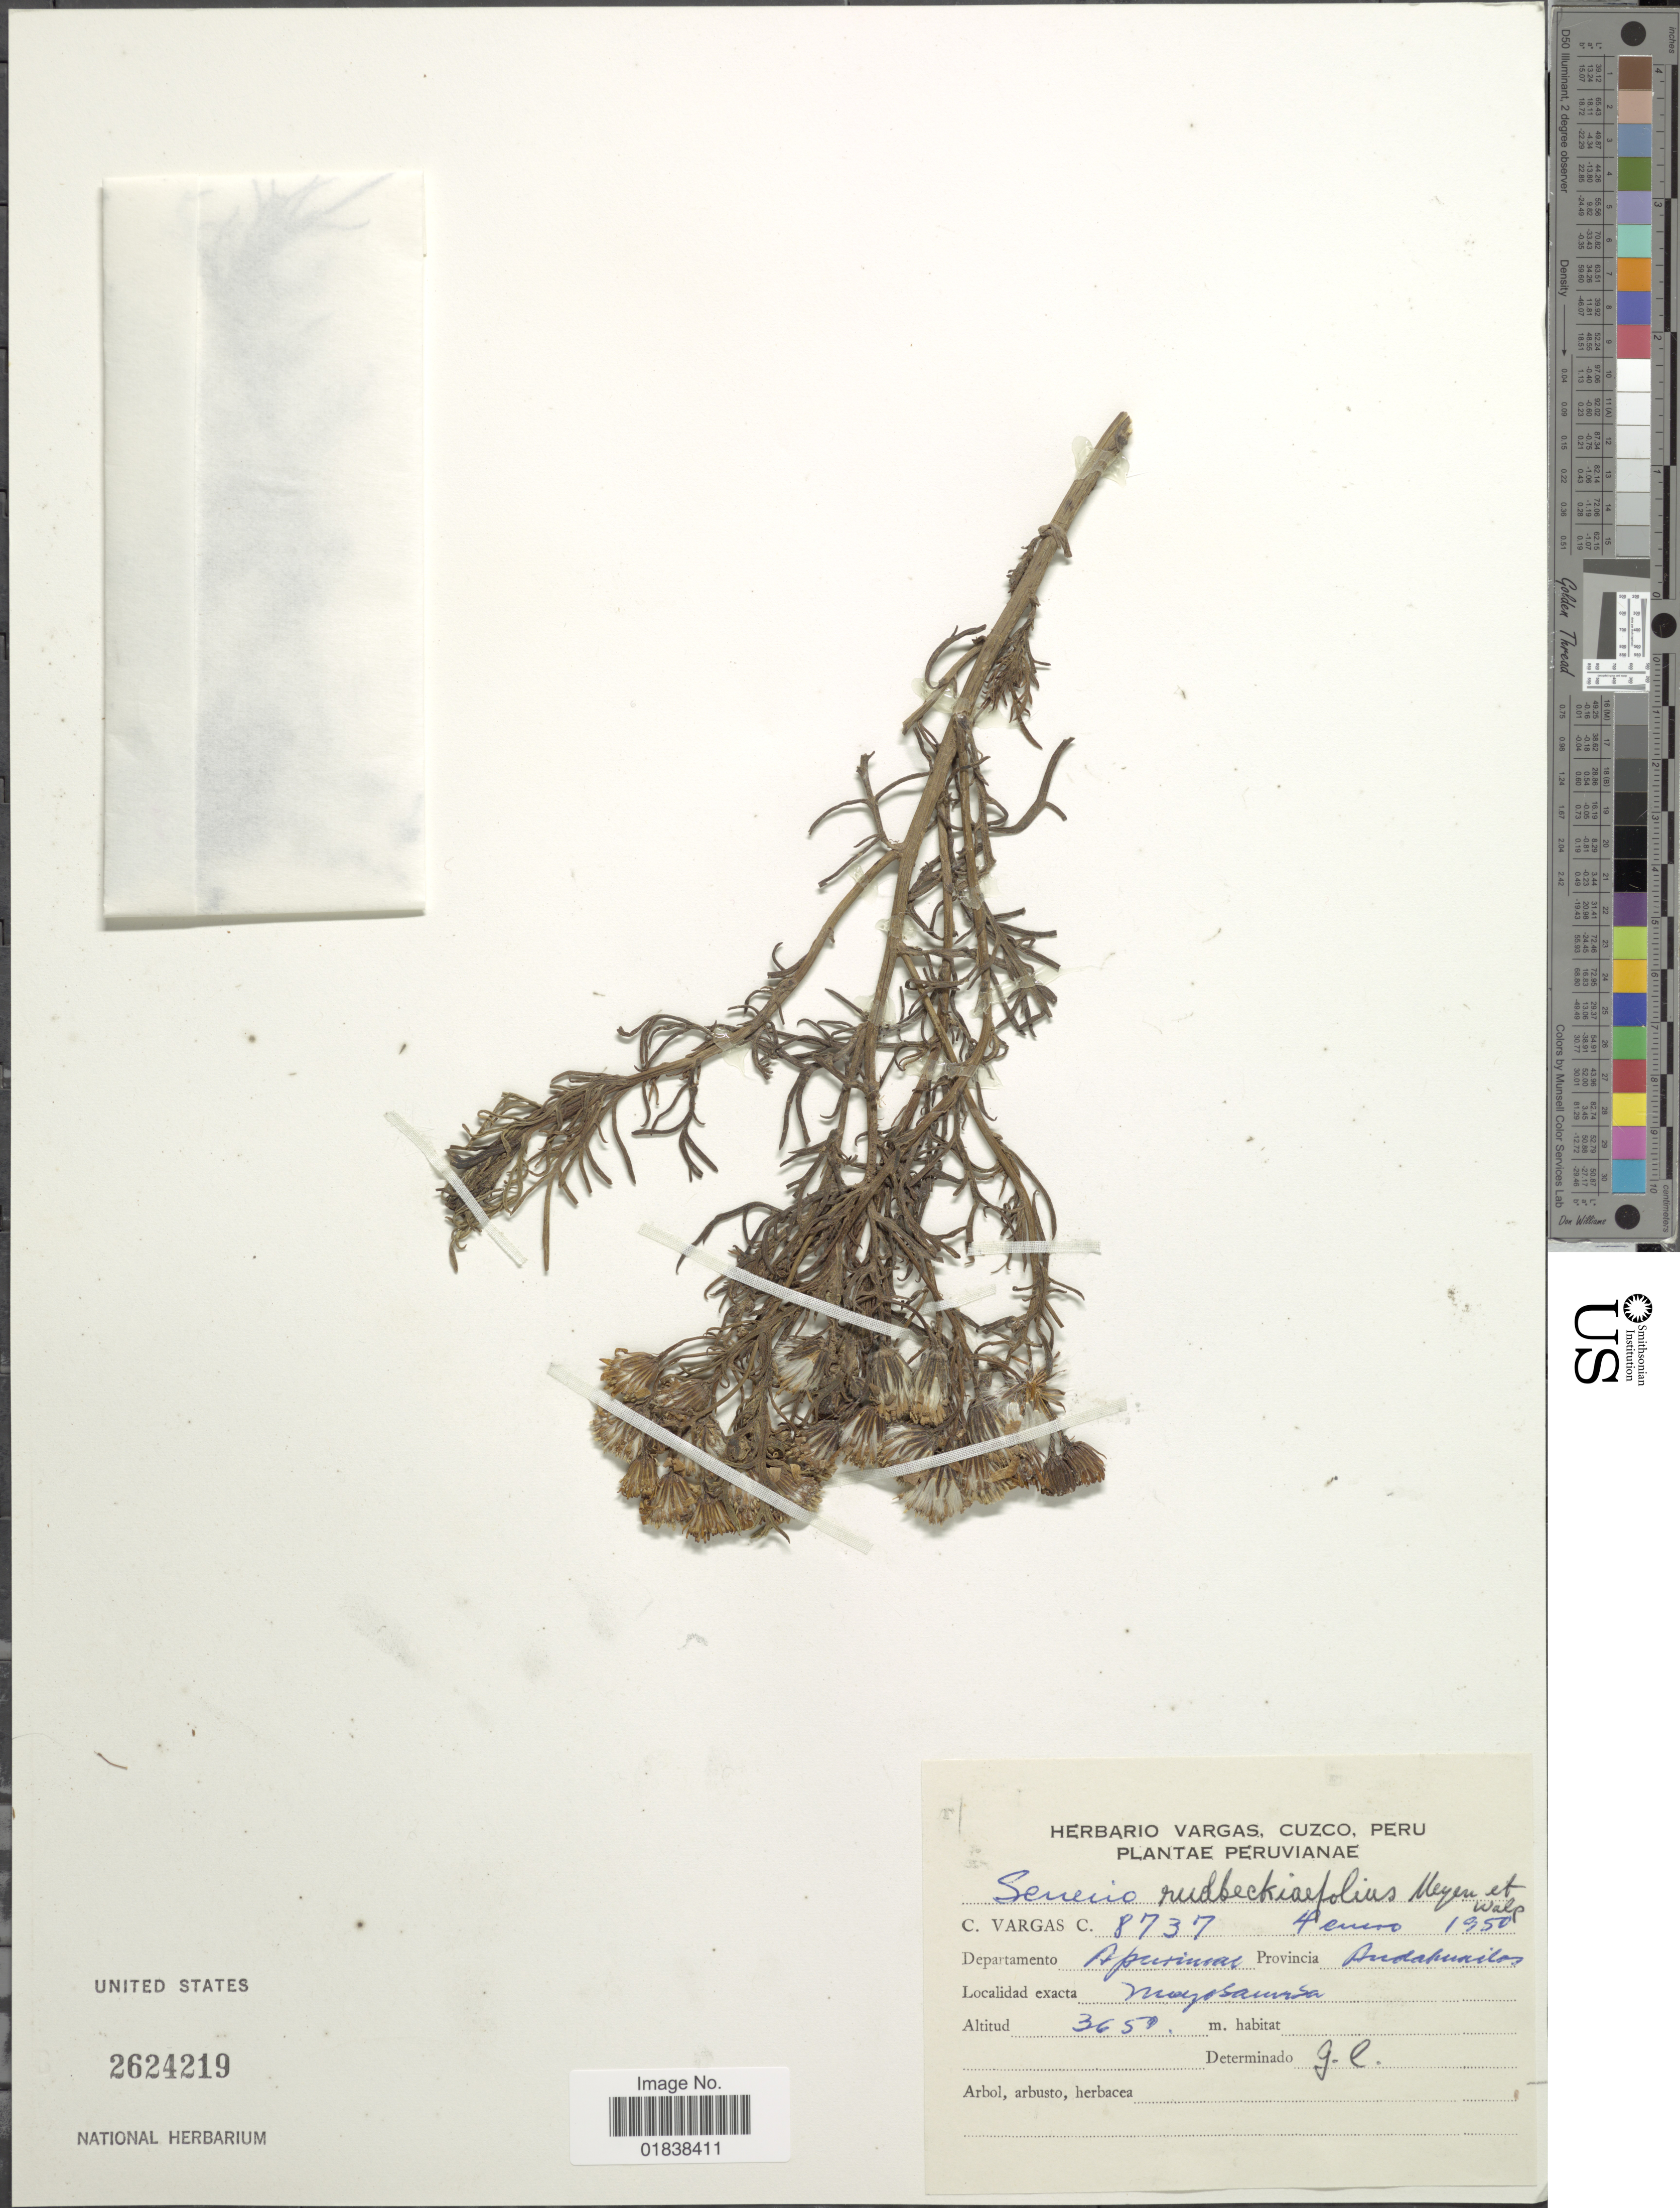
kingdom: Plantae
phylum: Tracheophyta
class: Magnoliopsida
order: Asterales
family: Asteraceae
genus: Senecio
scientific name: Senecio rudbeckiifolius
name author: Meyen & Walp.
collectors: C. Vargas Calderón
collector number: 8737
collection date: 1950-01-04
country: Peru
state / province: Apurímac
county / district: Andahuaylas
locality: Moyobamba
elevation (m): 3650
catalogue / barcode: US 2624219